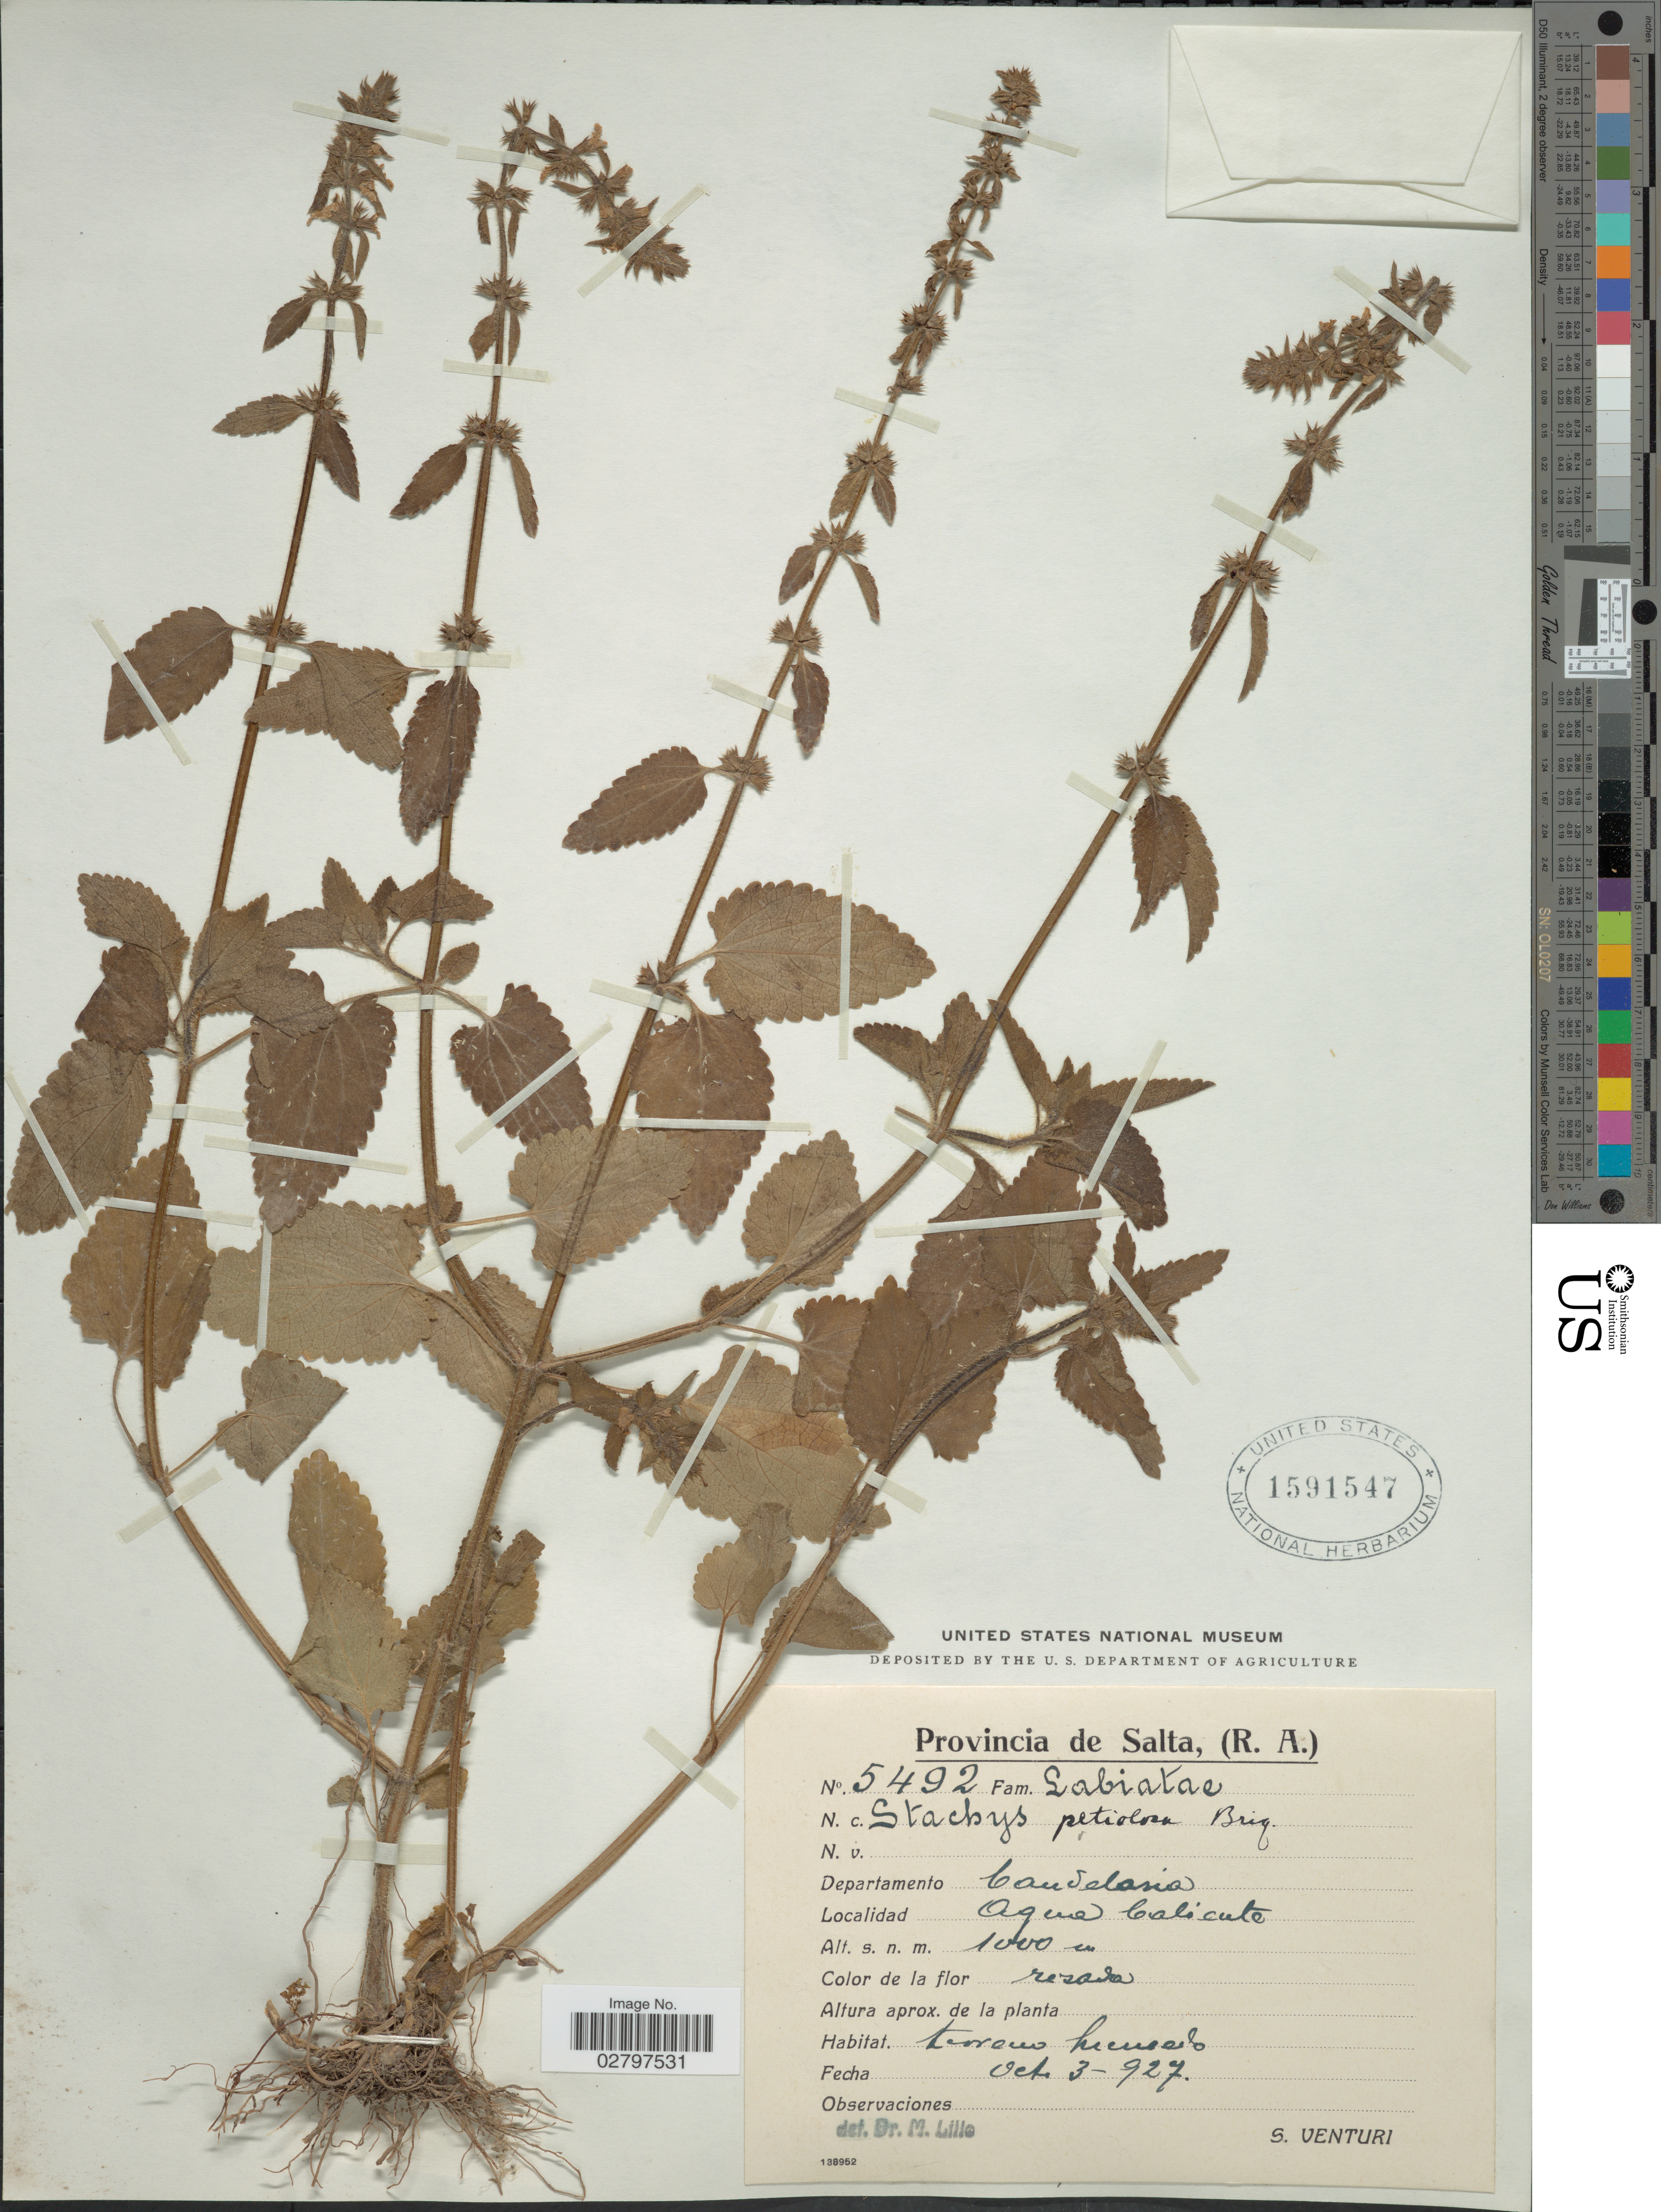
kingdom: Plantae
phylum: Tracheophyta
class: Magnoliopsida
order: Lamiales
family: Lamiaceae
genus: Stachys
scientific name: Stachys petiolosa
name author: Briq.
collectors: S. Venturi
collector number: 5492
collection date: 1927-10-03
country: Argentina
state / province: Salta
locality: Departamento Candelaria, Agua Calicute.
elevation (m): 1000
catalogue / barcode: US 1591547